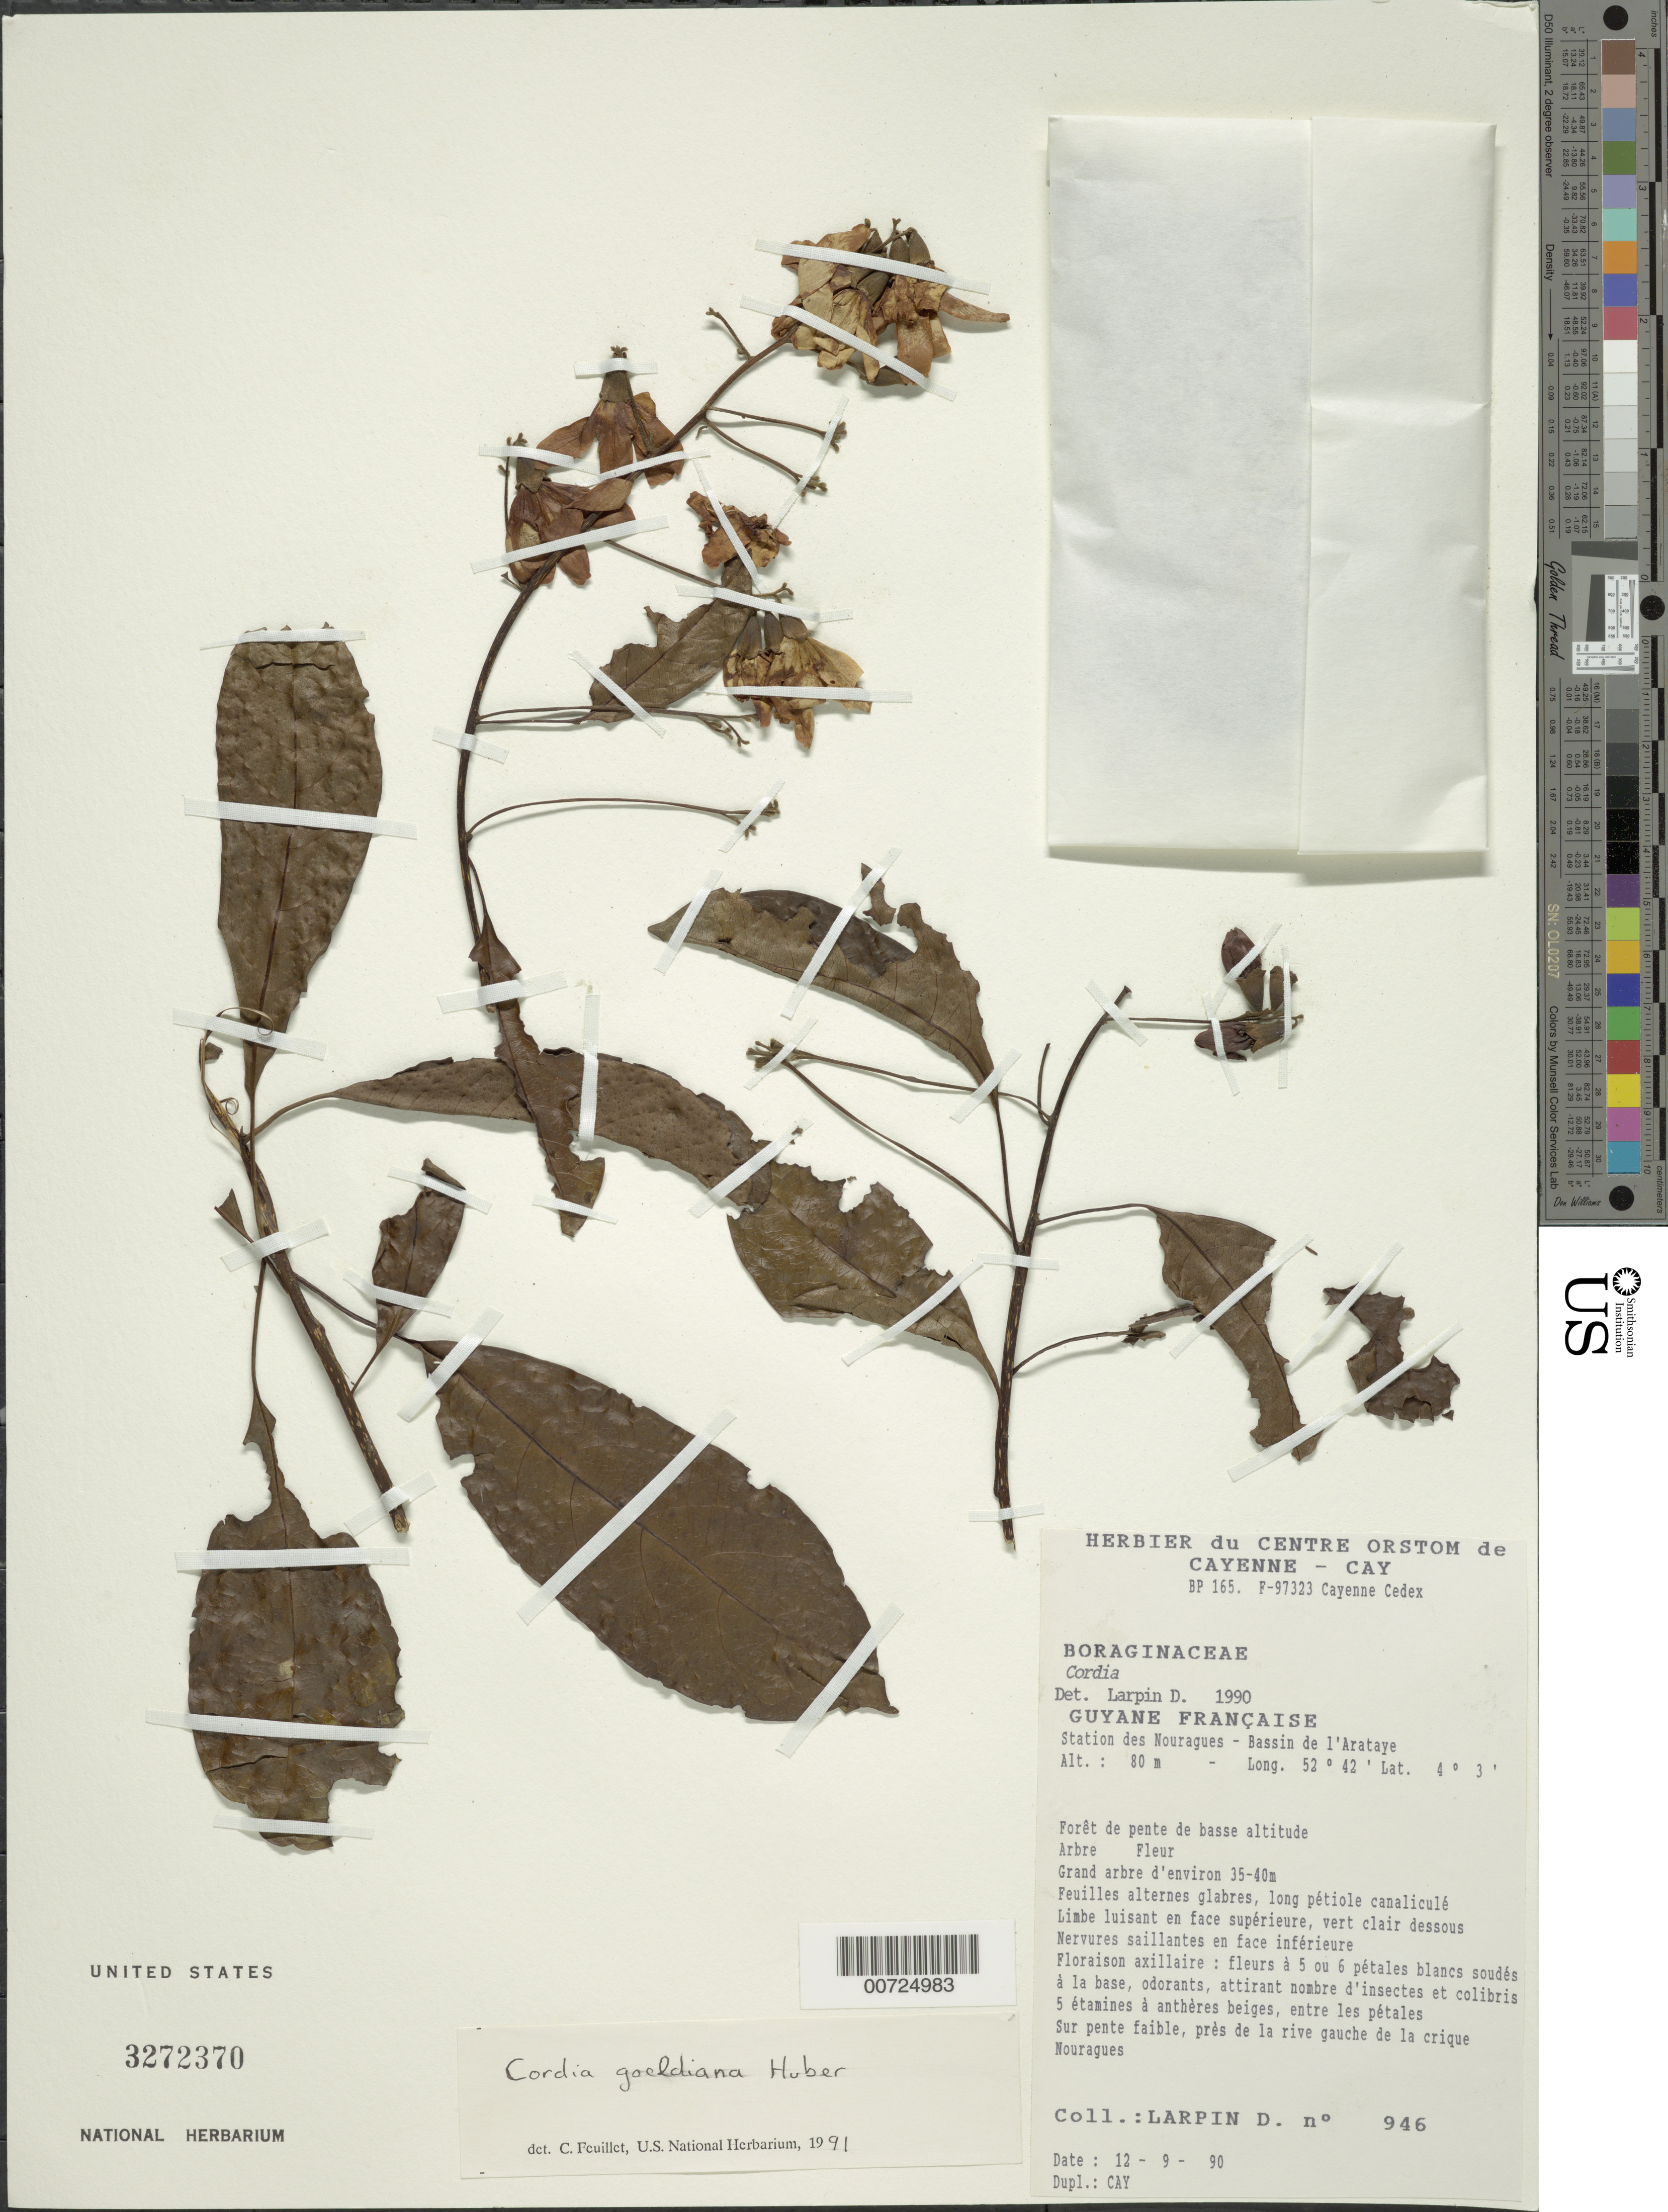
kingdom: Plantae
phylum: Tracheophyta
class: Magnoliopsida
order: Boraginales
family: Cordiaceae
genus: Cordia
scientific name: Cordia goeldiana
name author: Huber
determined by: Feuillet, C.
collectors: D. Larpin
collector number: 946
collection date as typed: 12-Sep-90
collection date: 1990-09-12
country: French Guiana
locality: Station des Nouragues, Bassin de l'Approuague, Arataye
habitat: Low altitude slope forest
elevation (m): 80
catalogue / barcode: US 3272370